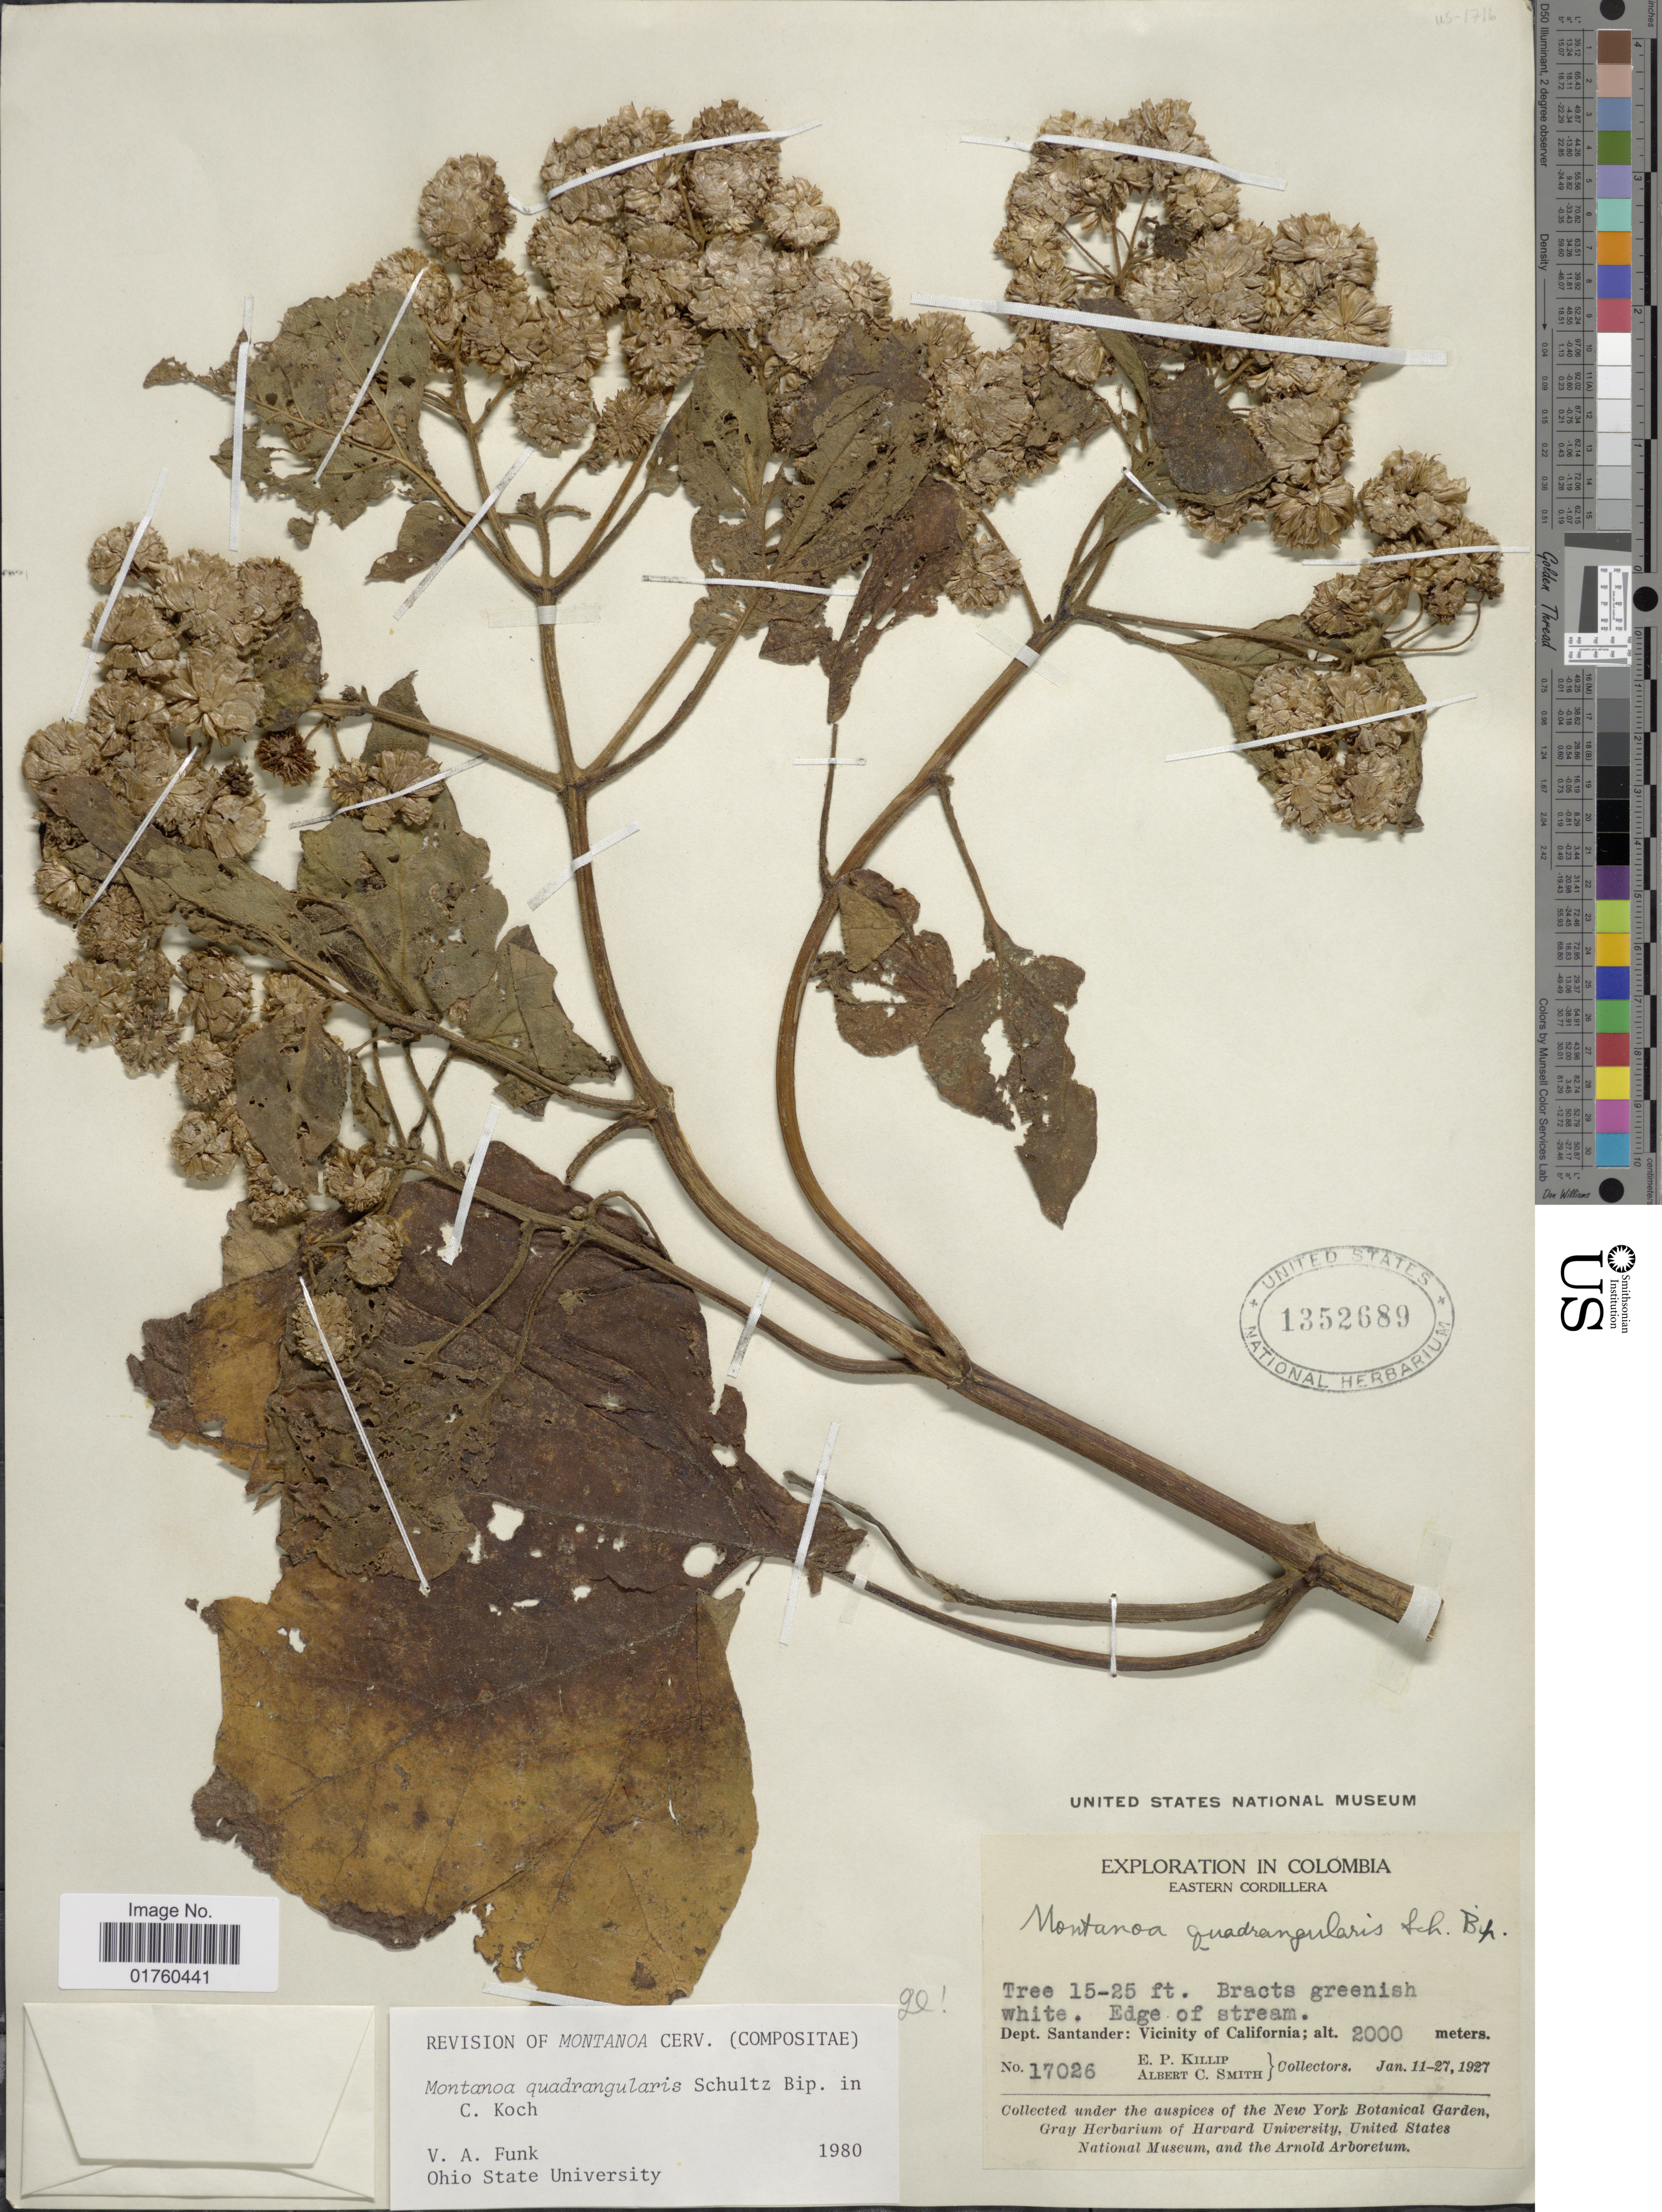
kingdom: Plantae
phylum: Tracheophyta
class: Magnoliopsida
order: Asterales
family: Asteraceae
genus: Montanoa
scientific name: Montanoa quadrangularis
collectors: E. P. Killip & A. C. Smith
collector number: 17026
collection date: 1927-01-11/1927-01-27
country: Colombia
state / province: Santander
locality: Eastern Cordillera: Vicinity of California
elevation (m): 2000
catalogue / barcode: US 1352689